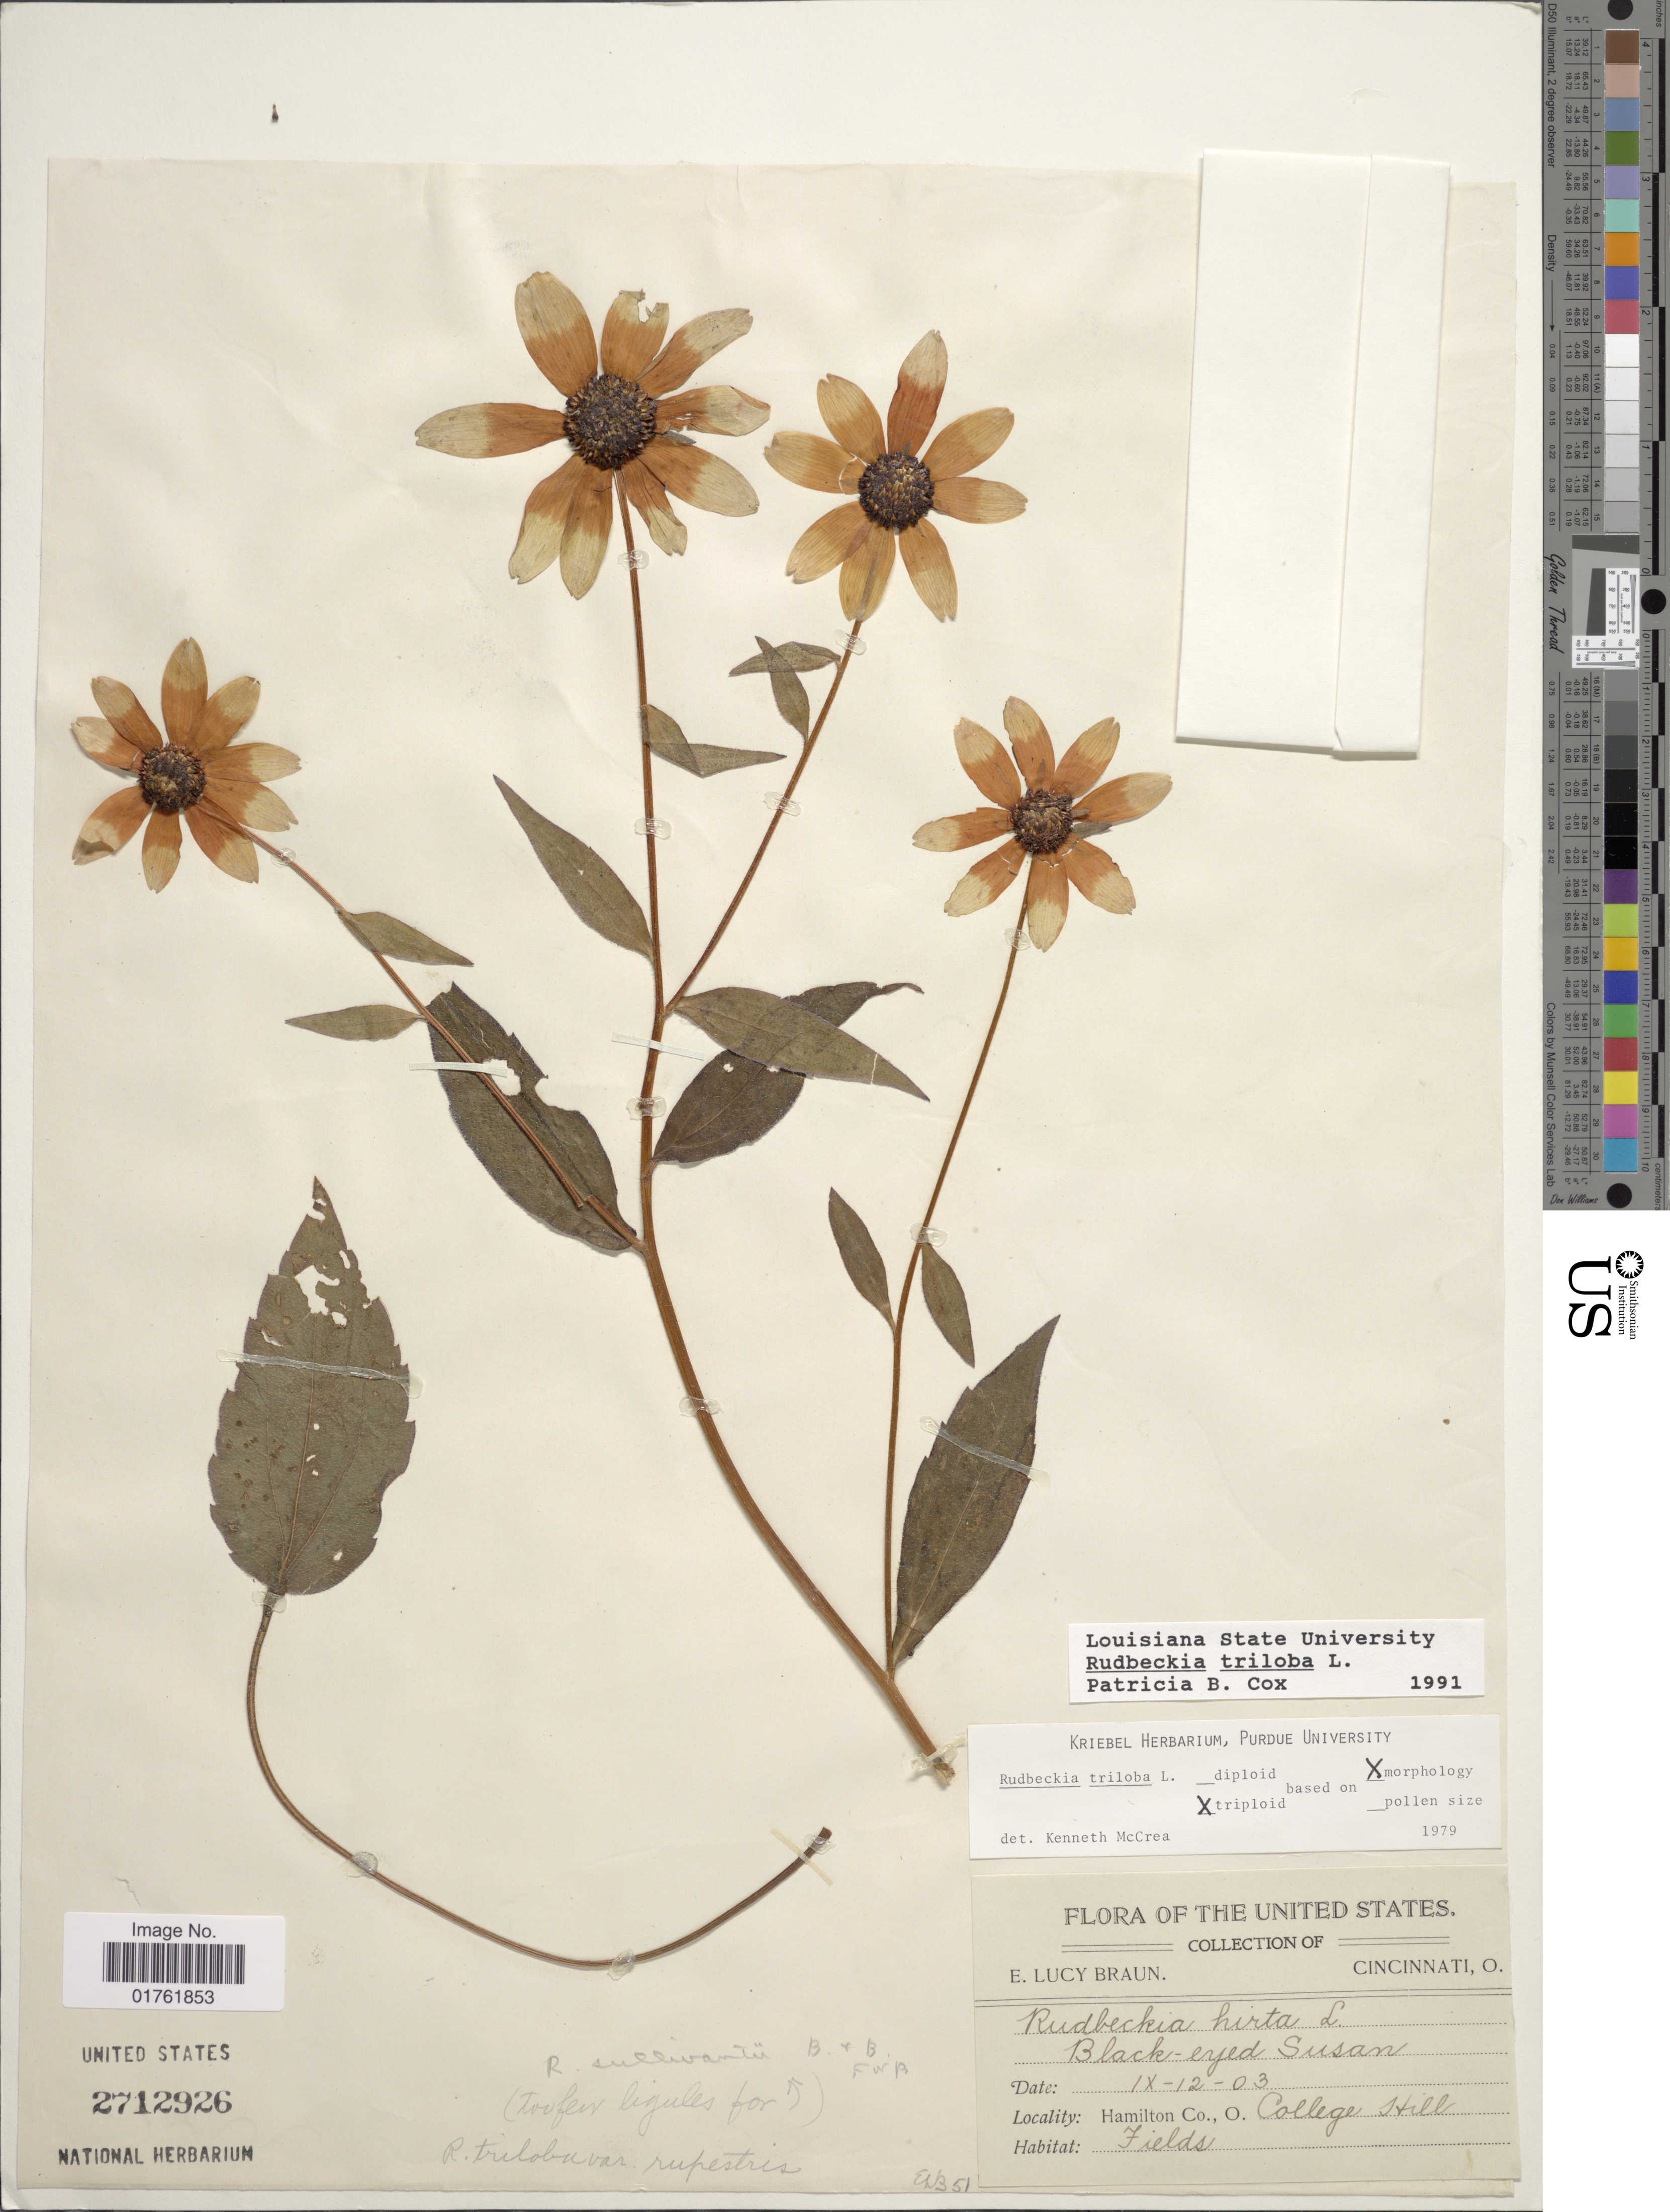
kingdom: Plantae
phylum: Tracheophyta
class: Magnoliopsida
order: Asterales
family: Asteraceae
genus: Rudbeckia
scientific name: Rudbeckia triloba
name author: L.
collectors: E. L. Braun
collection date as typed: Transcribed d/m/y: 12/9/3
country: United States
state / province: Ohio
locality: Hamilton Co. O. College Hill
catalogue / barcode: US 2712926